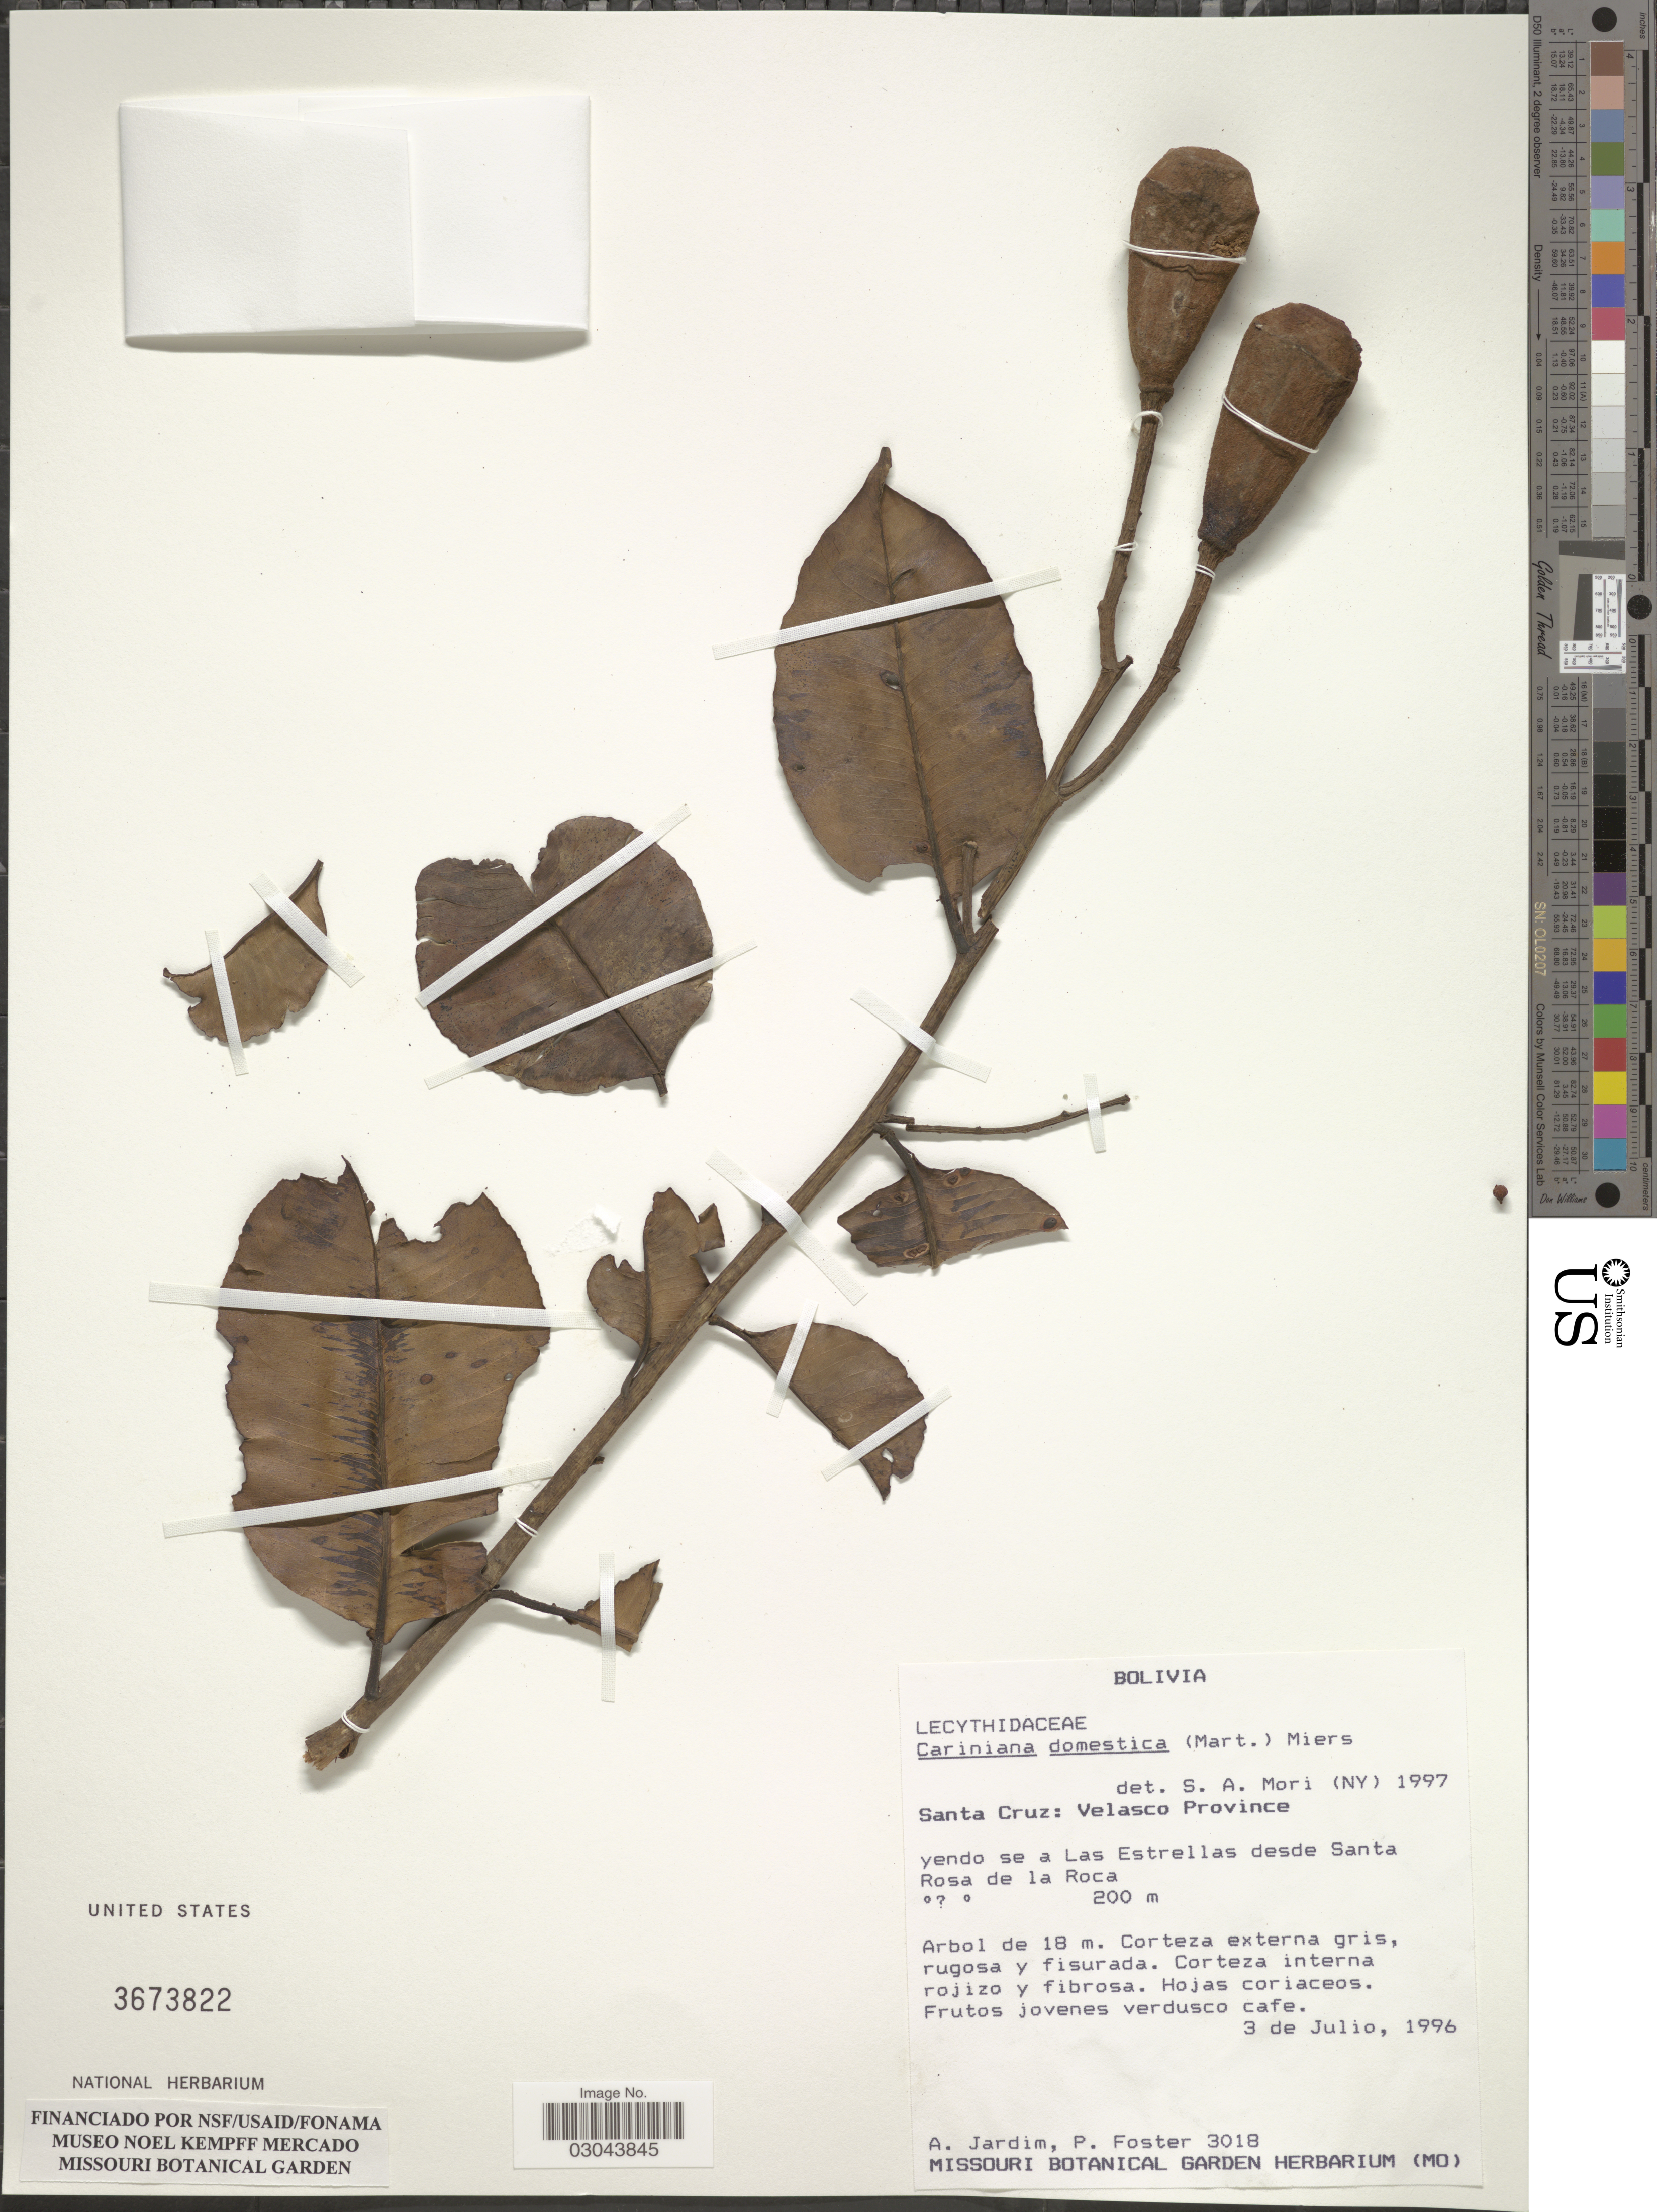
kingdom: Plantae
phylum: Tracheophyta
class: Magnoliopsida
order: Ericales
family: Lecythidaceae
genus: Cariniana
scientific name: Cariniana domestica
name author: (Mart.) Miers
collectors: A. Jardim & P. Foster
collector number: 3018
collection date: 1996-07-03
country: Bolivia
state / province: Santa Cruz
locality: Velasco Province. Yendo se a Lass Estrellas desde Santa Rosa de la Roca.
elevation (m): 200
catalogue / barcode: US 3673822